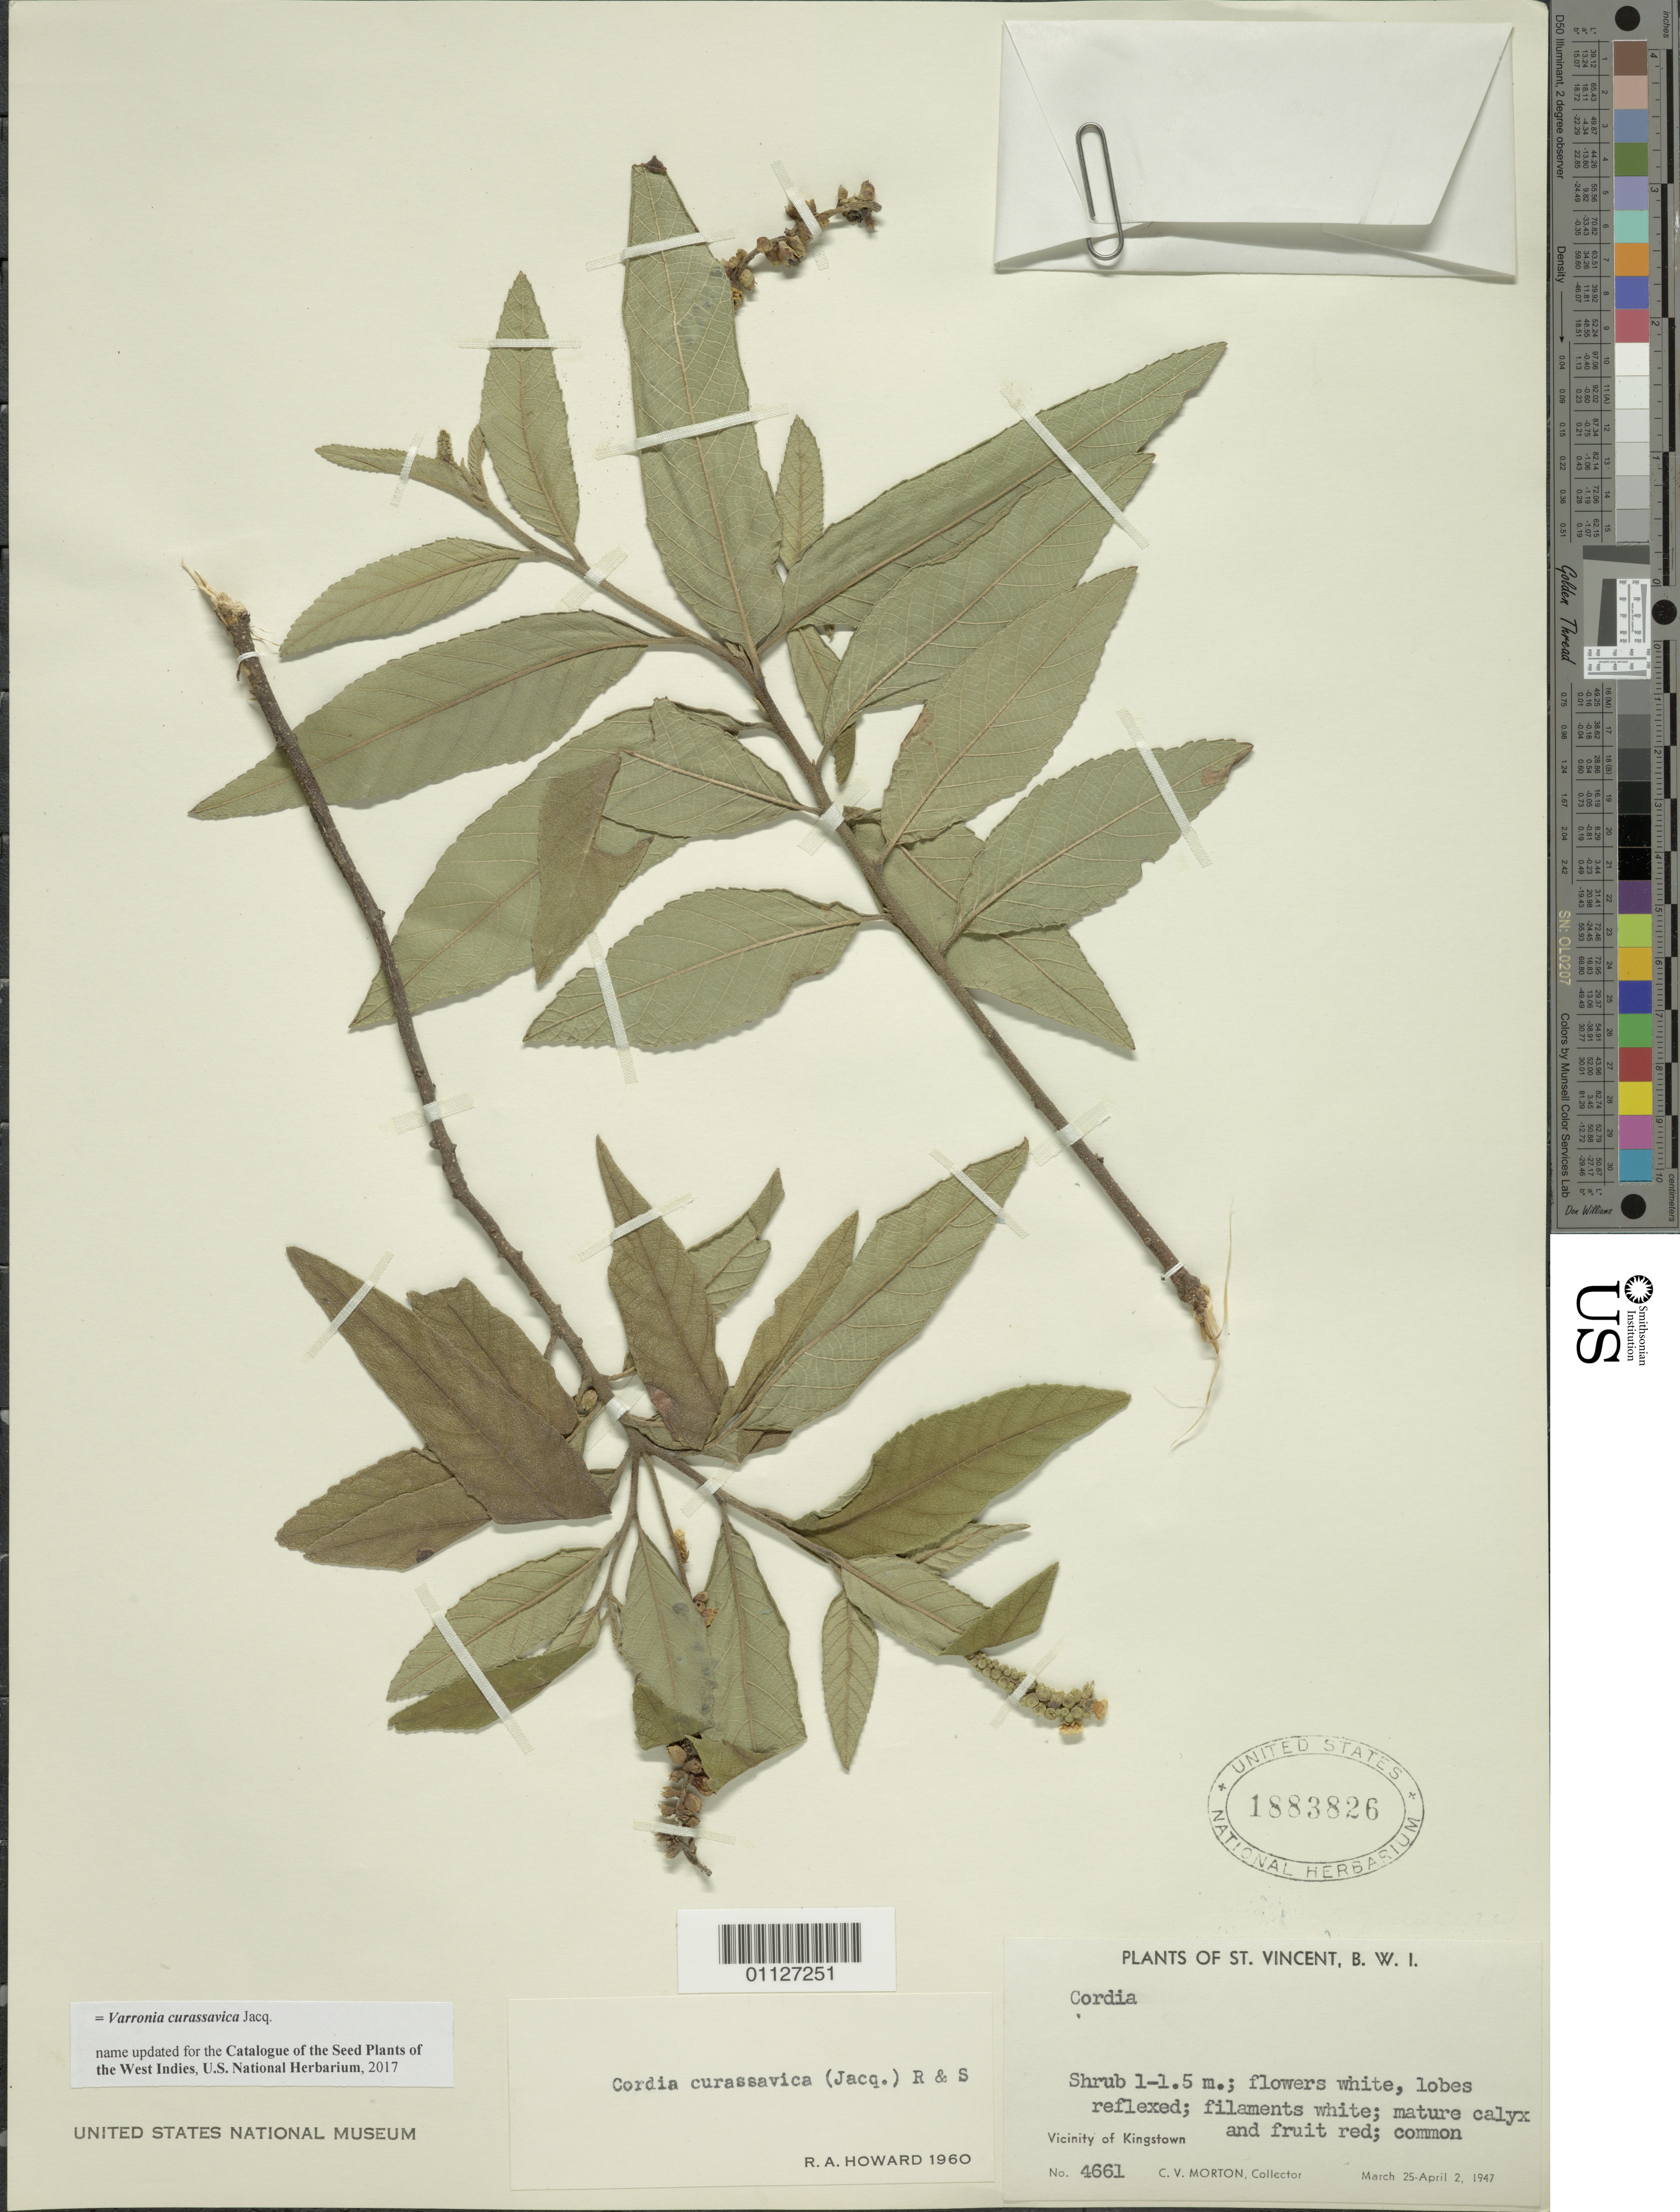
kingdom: Plantae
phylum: Tracheophyta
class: Magnoliopsida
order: Boraginales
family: Cordiaceae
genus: Varronia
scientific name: Varronia curassavica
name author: Jacq.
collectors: C. V. Morton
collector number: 4661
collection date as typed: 25 Mar 1947 to 02 Apr 1947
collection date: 1947-03-25/1947-04-02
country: St. Vincent - Grenadines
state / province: Saint George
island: St. Vincent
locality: Vicinity of Kingstown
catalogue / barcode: US 1883826